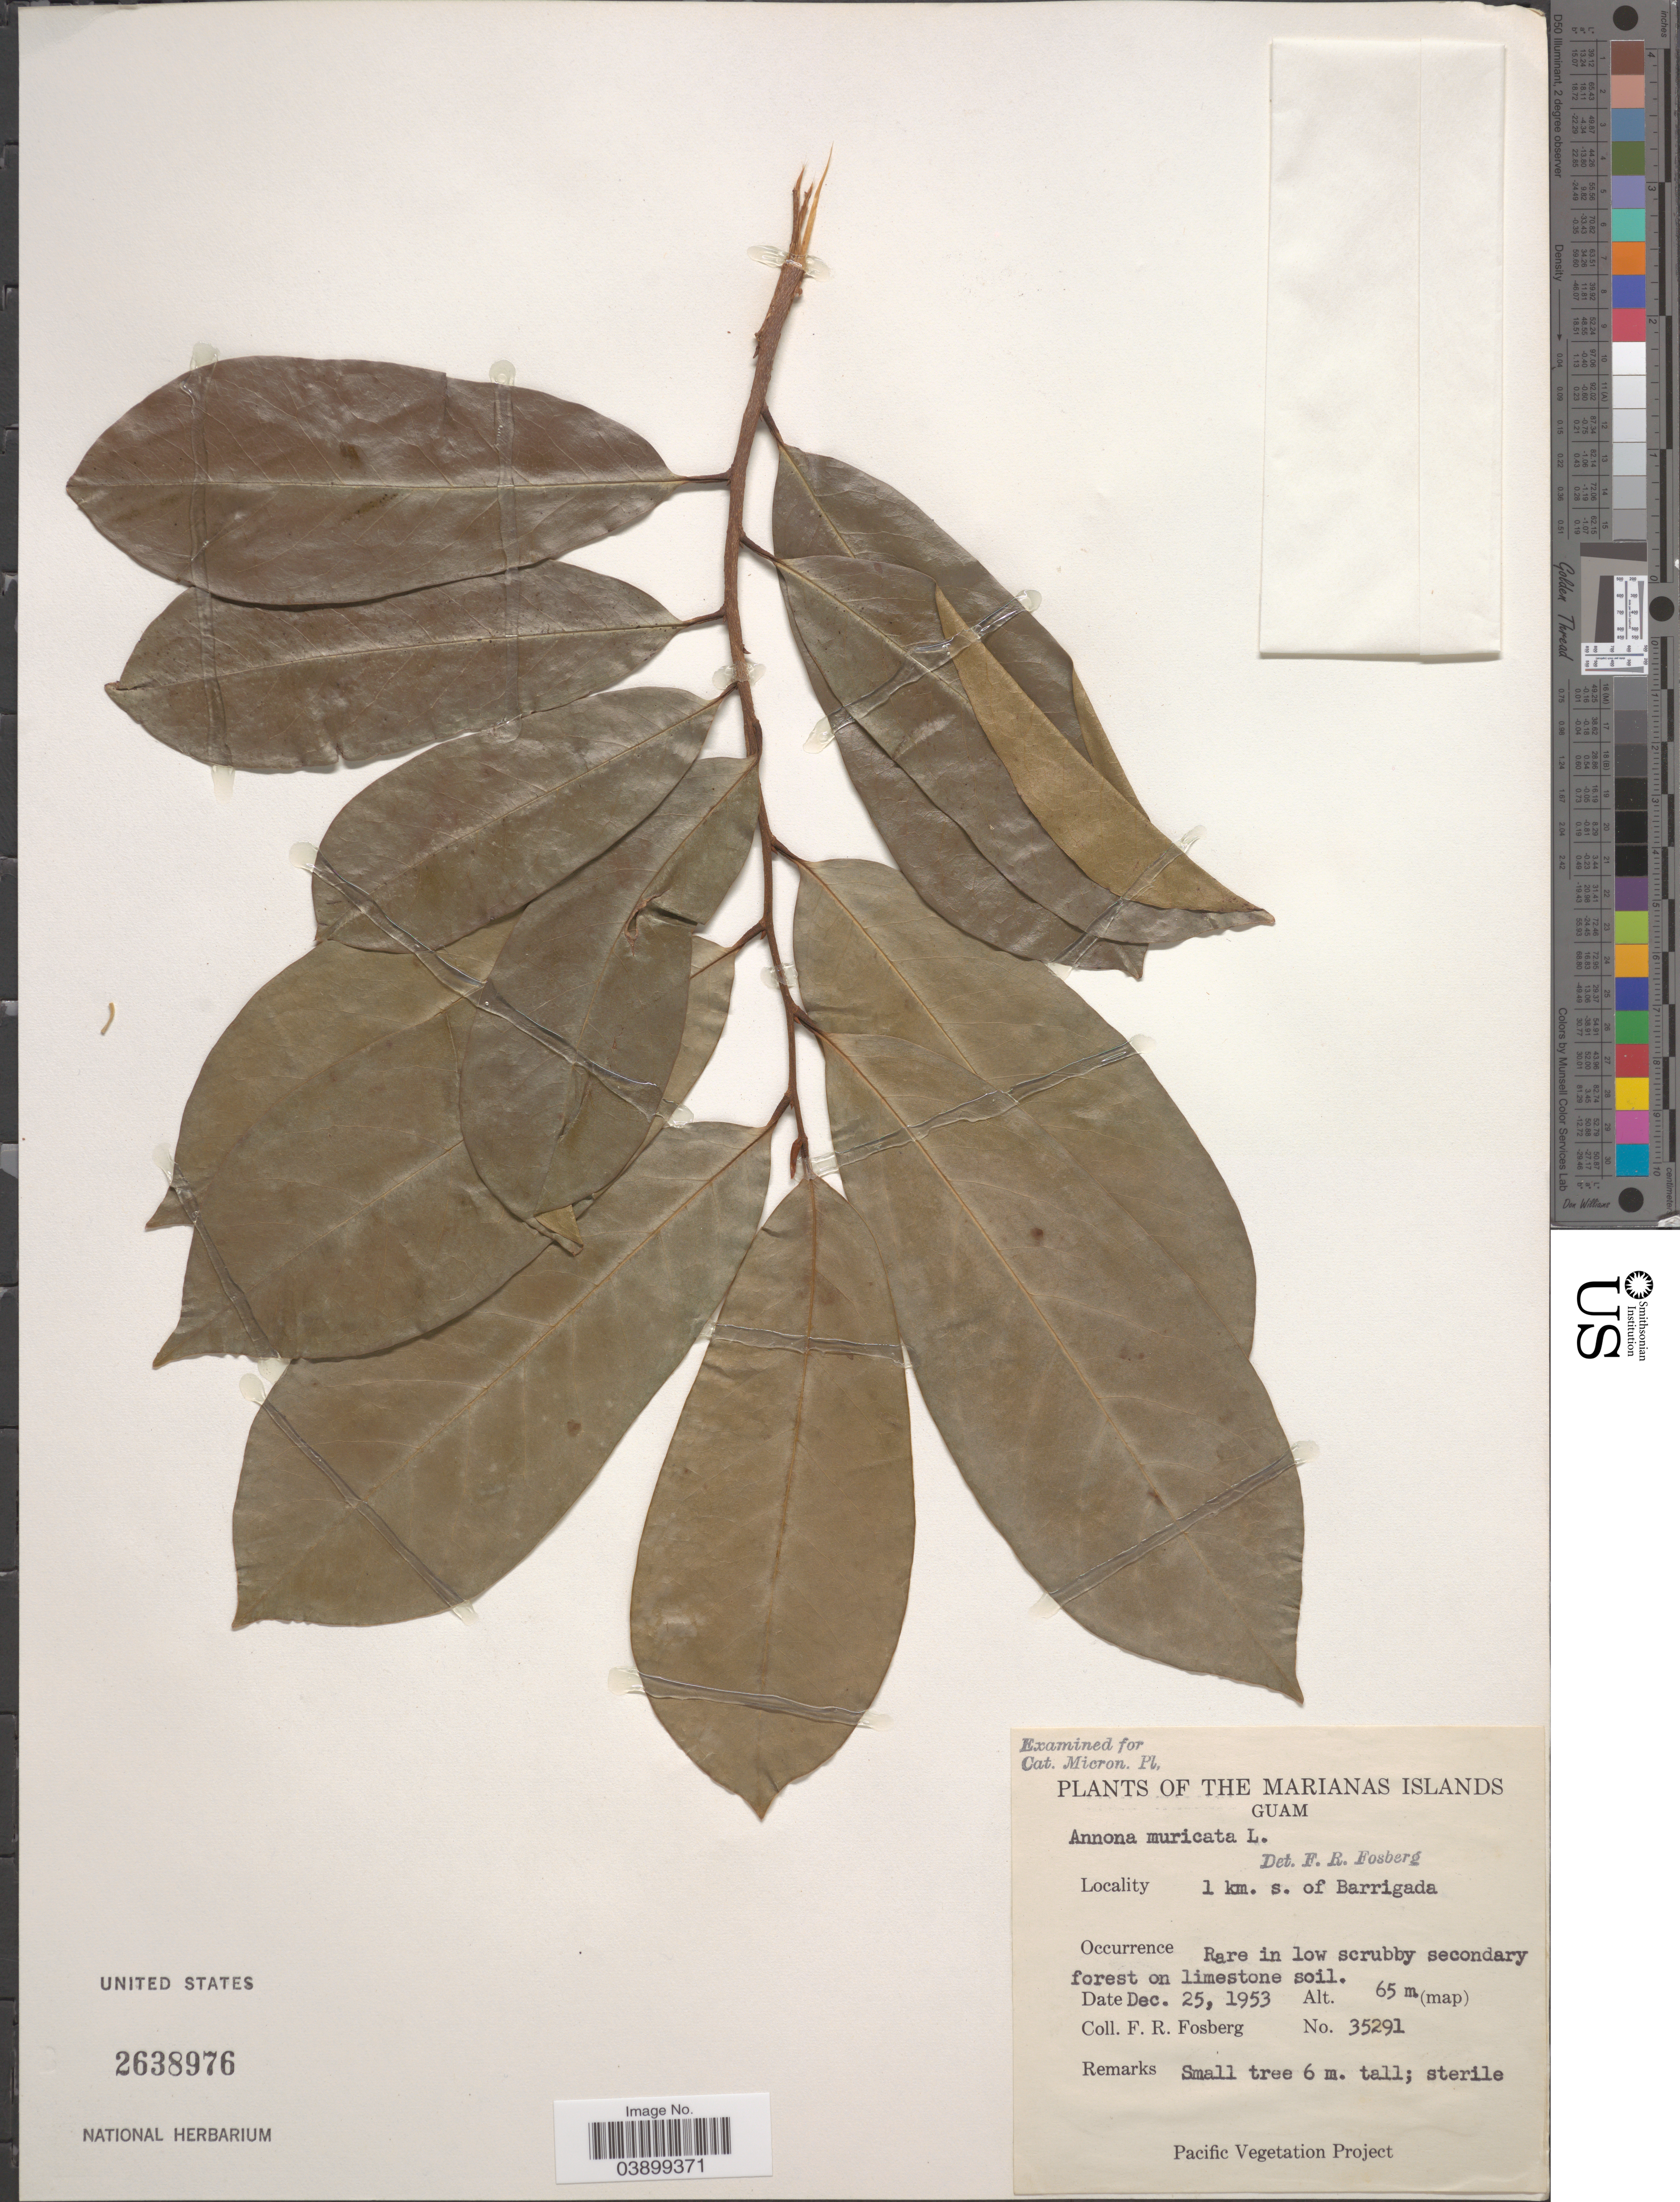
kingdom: Plantae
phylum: Tracheophyta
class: Magnoliopsida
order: Magnoliales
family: Annonaceae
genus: Annona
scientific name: Annona muricata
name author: L.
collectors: F. R. Fosberg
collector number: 35291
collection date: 1953-12-25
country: Guam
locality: Marianas Islands. 1 km. s. of Barrigada.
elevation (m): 65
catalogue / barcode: US 2638976